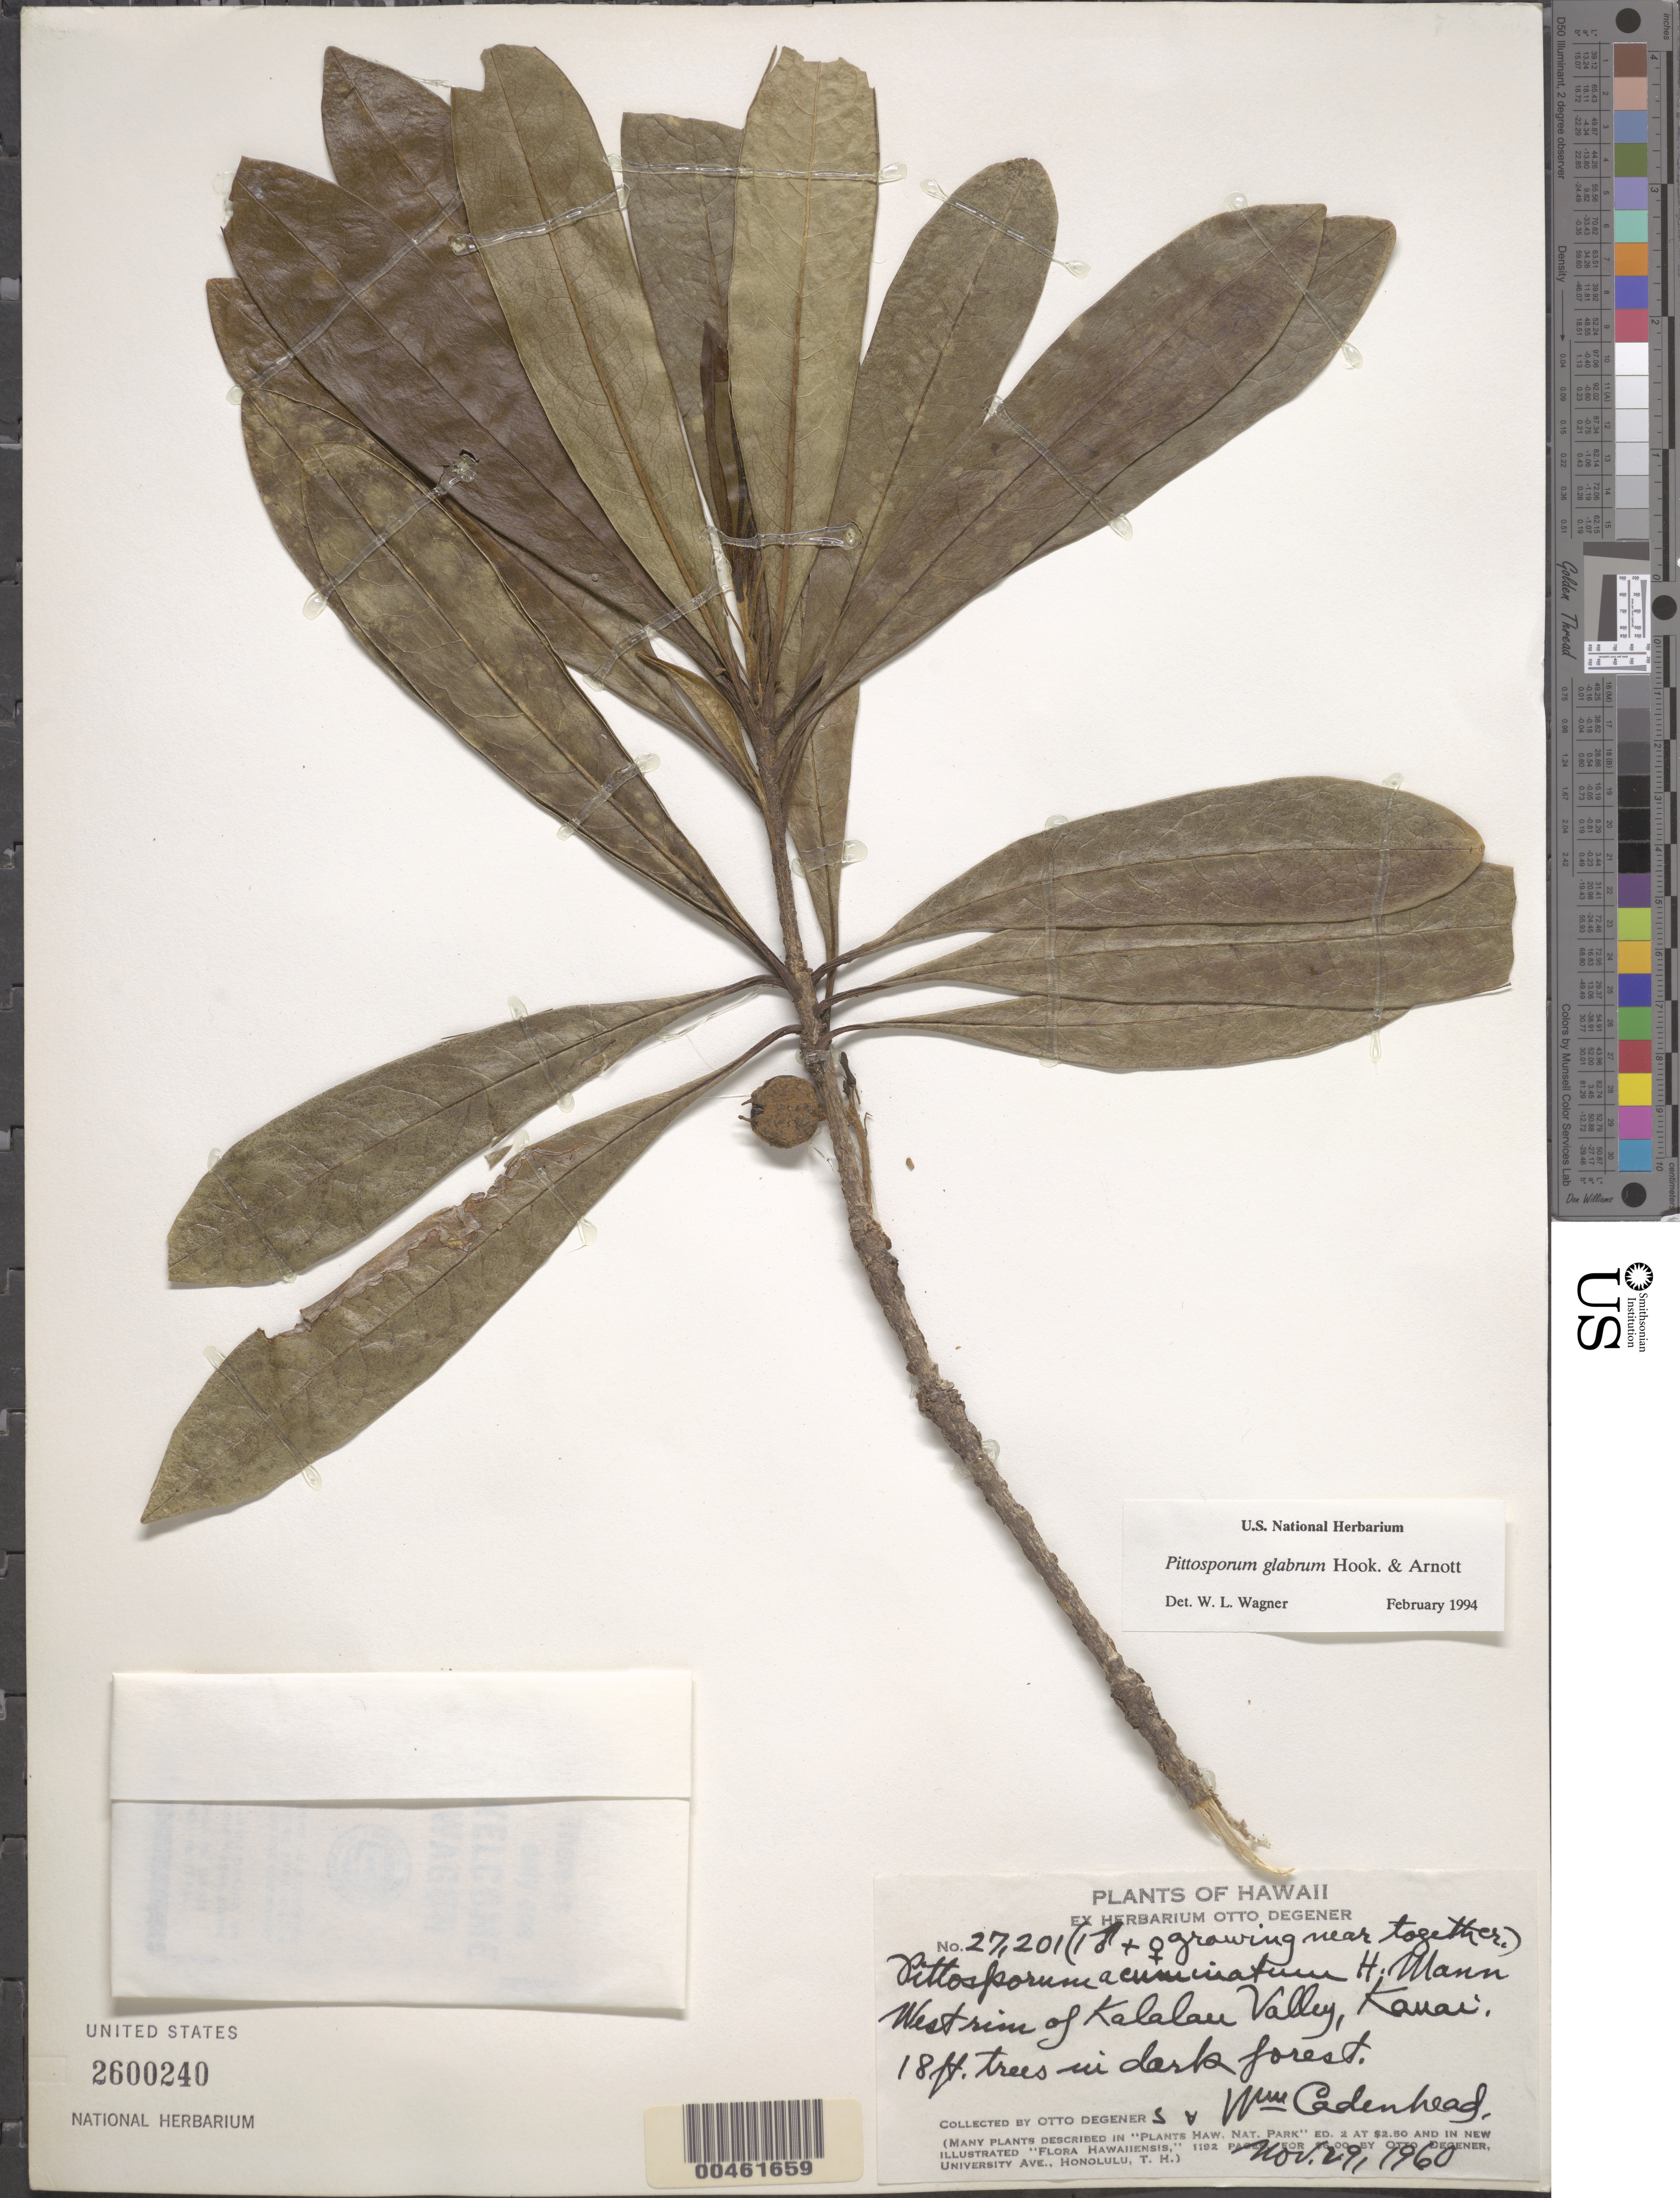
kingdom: Plantae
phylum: Tracheophyta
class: Magnoliopsida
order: Apiales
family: Pittosporaceae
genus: Pittosporum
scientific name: Pittosporum glabrum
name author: Hook. & Arn.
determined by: Wagner, W. L., (BOT), Smithsonian Institution - National Museum of Natural History (UNITED STATES)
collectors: O. Degener, I. Degener & W. Cadenhead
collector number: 27201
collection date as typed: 29 Nov 1960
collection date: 1960-11-29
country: United States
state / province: Hawaii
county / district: Kauai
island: Kaua'i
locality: W rim of Kalalau Valley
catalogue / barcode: US 2600240